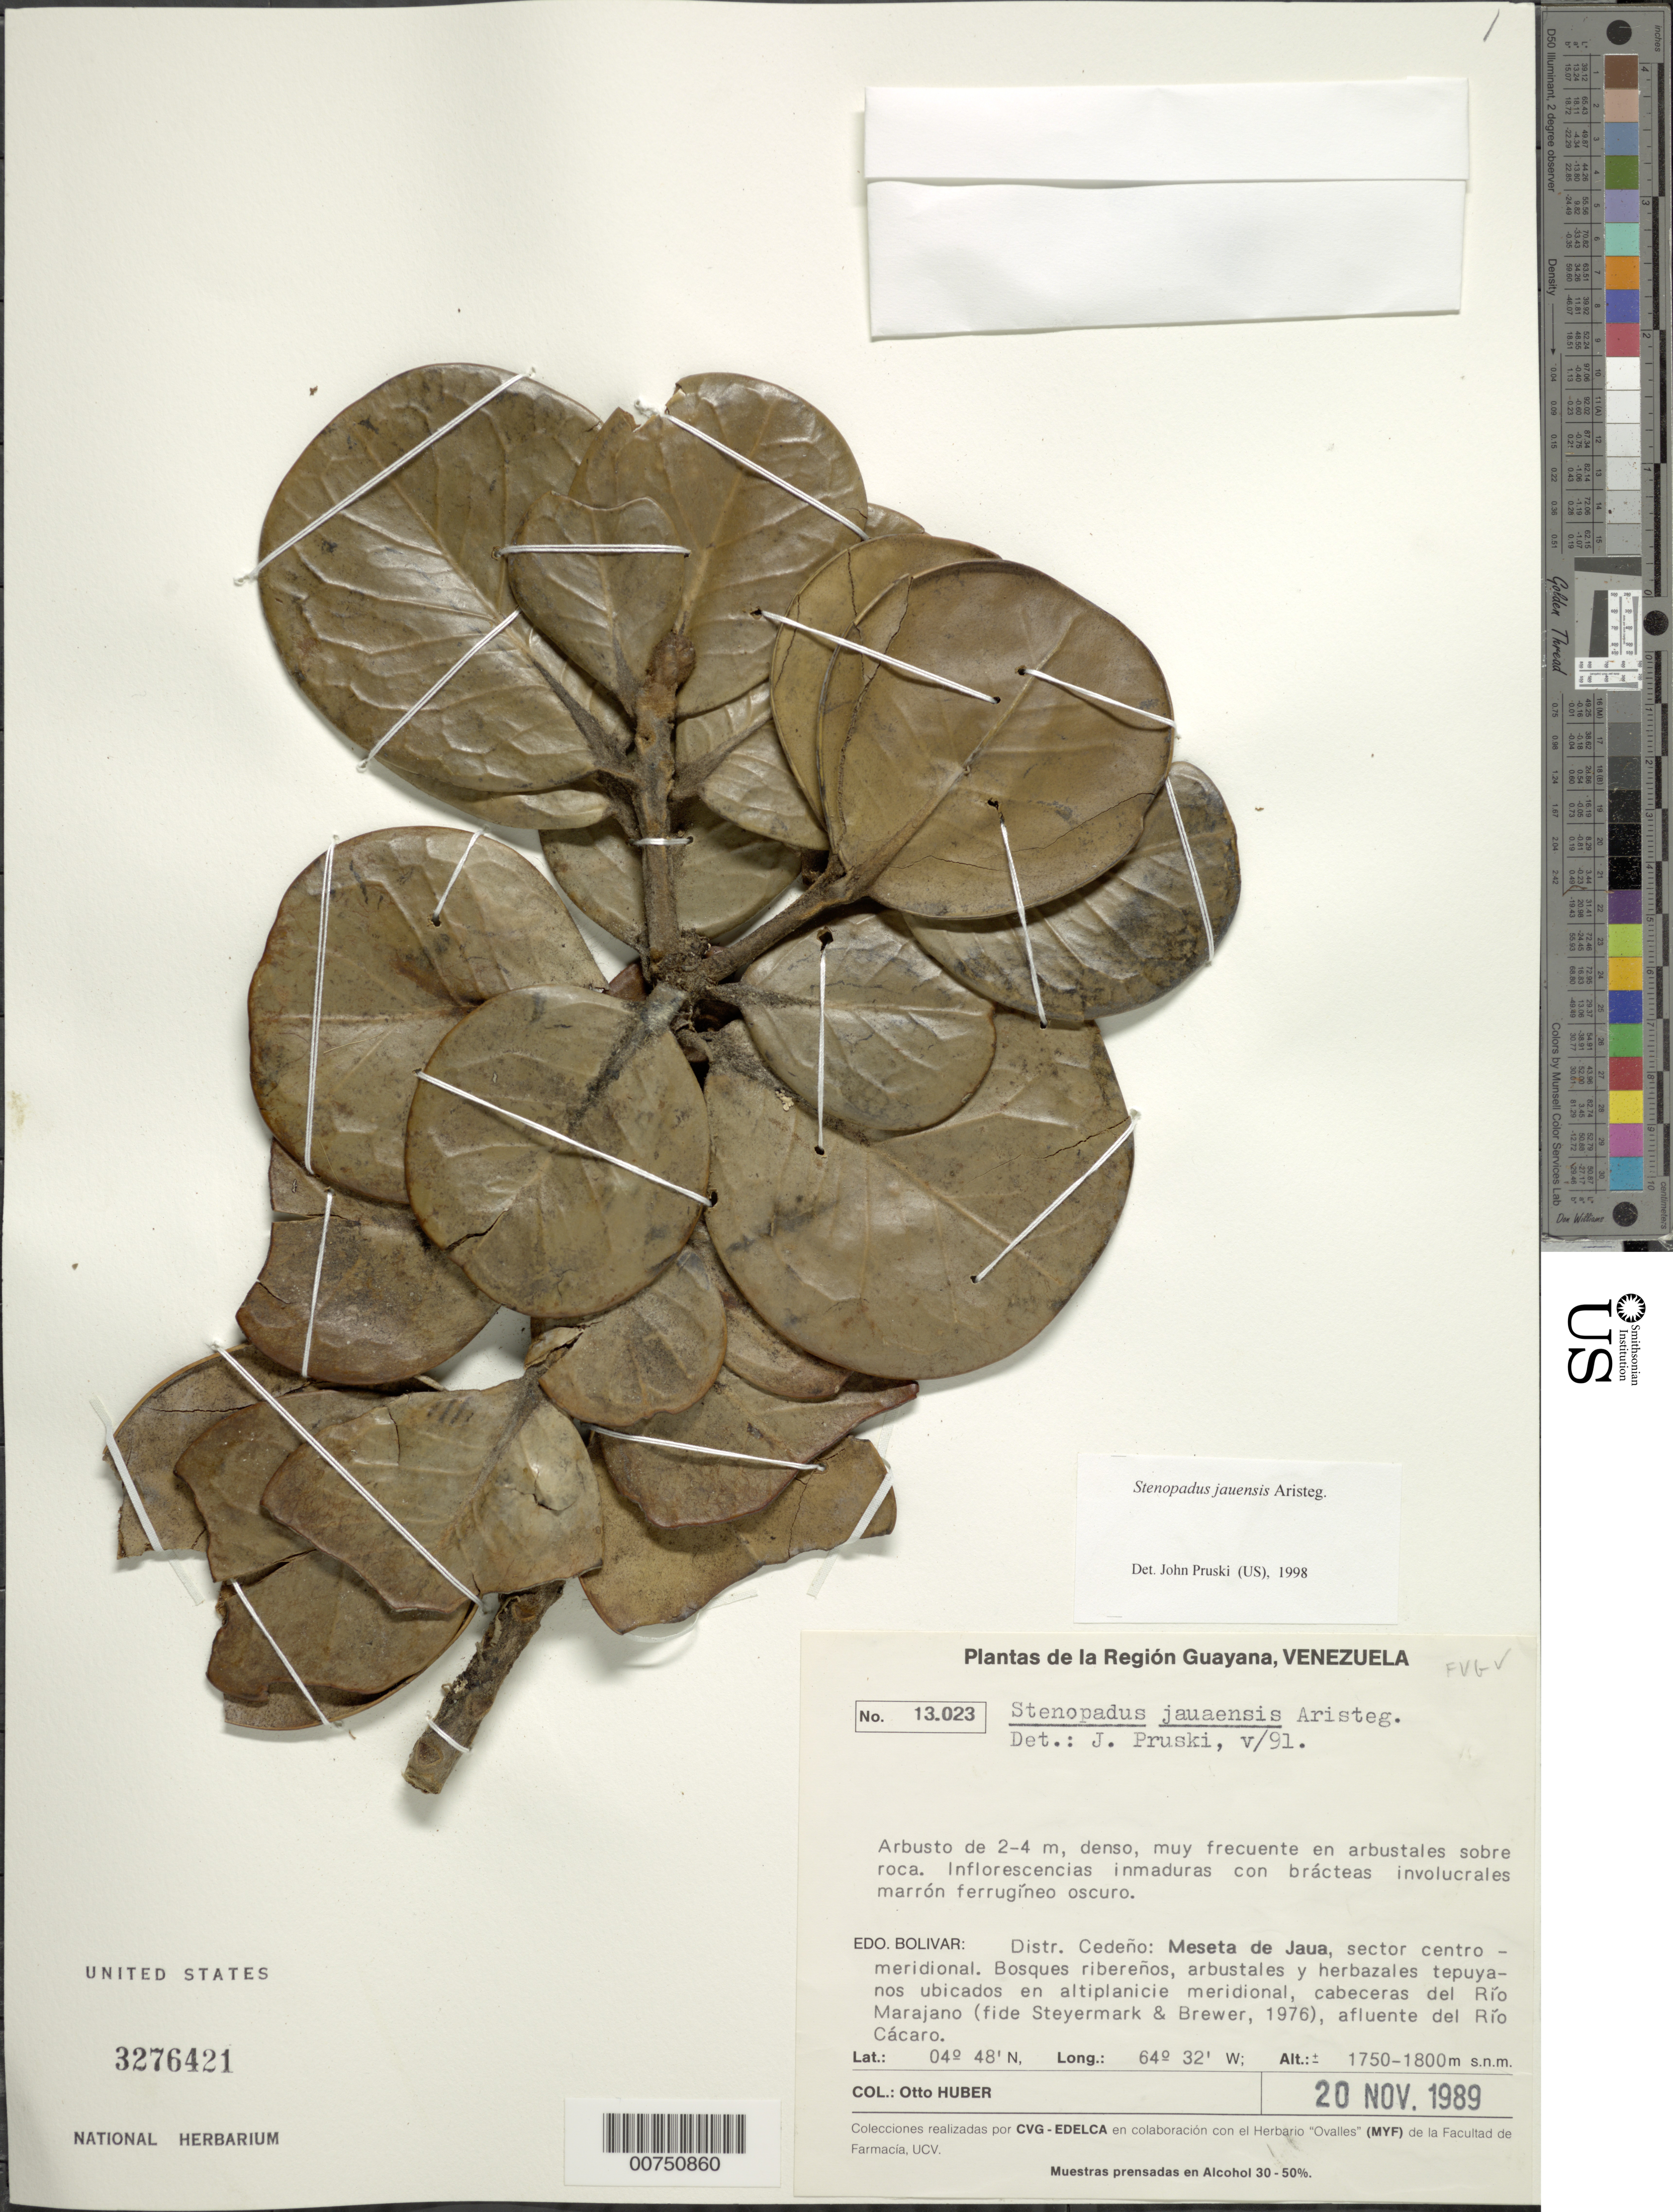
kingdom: Plantae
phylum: Tracheophyta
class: Magnoliopsida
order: Asterales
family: Asteraceae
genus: Stenopadus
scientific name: Stenopadus jauensis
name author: Aristeg.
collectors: O. Huber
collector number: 13023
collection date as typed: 20-Nov-89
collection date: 1989-11-20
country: Venezuela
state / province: Bolívar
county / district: Cedeño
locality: Meseta de Jaua, central-meridional sector; Río Marajano, afluente de Río Cacaro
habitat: Bosques ribereños, arbustales y herbazales tepuyanos ubicados en altiplanicie meridional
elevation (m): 1750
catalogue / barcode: US 3276421